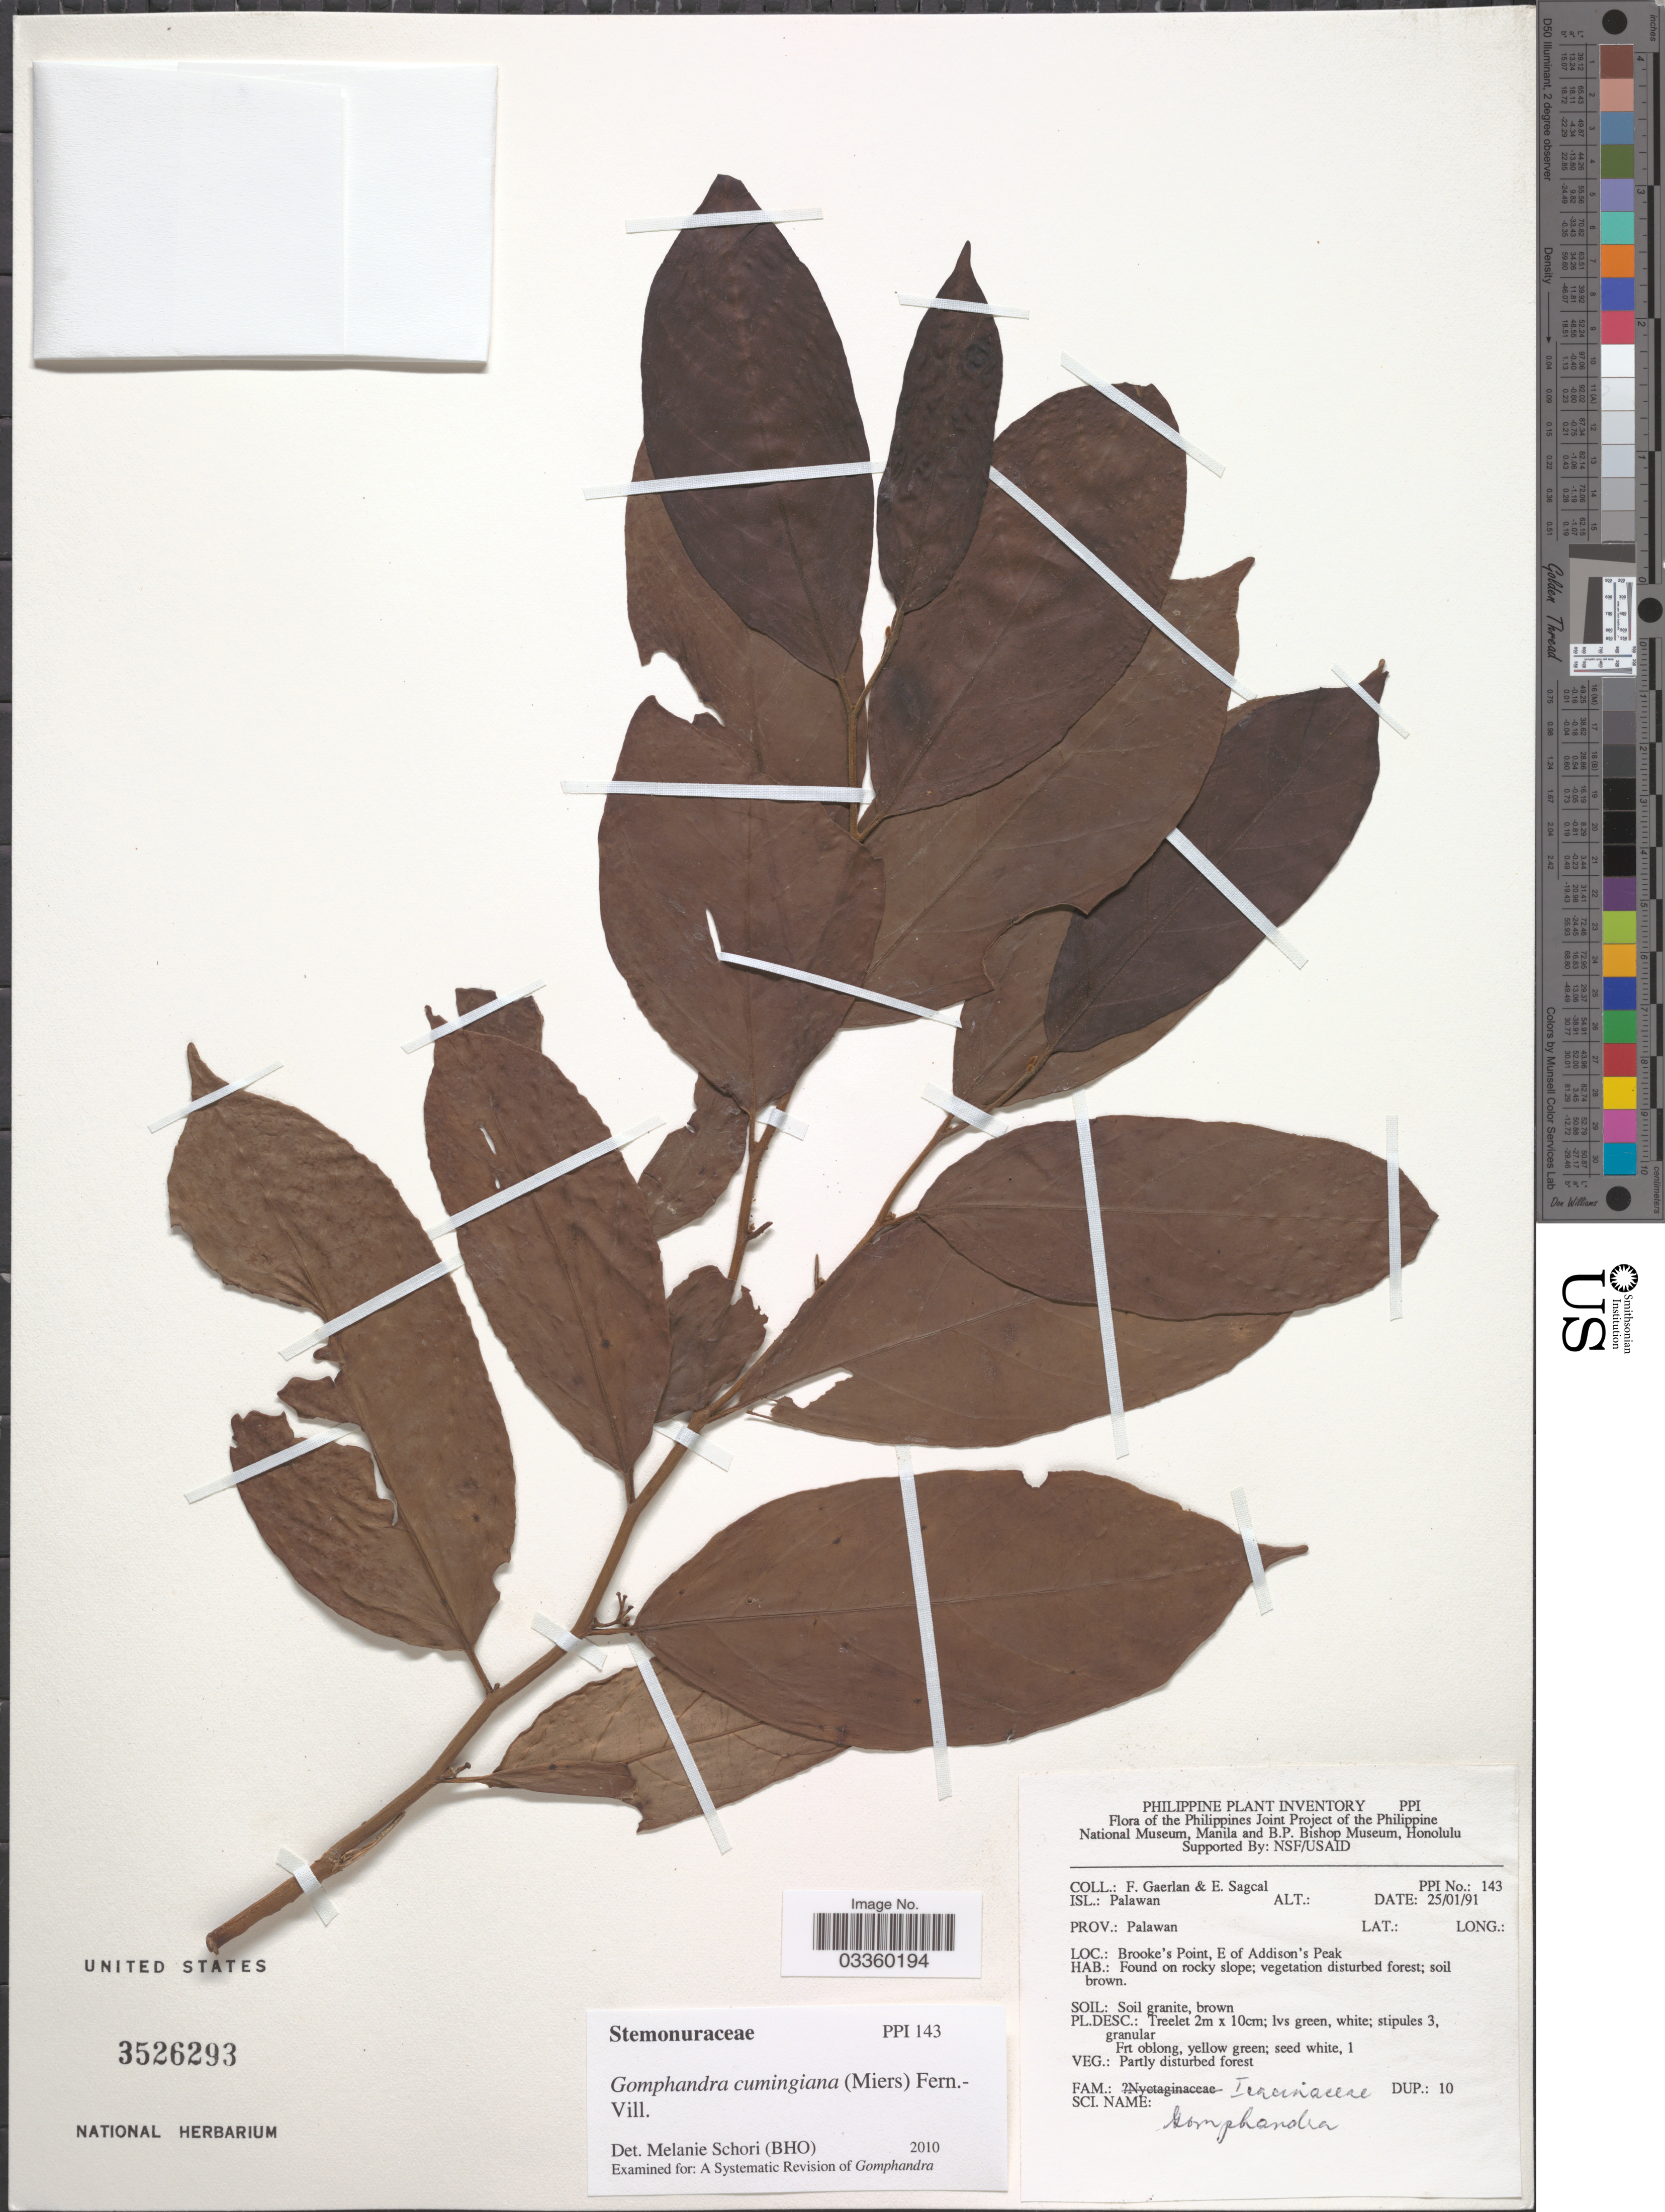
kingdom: Plantae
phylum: Tracheophyta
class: Magnoliopsida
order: Cardiopteridales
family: Stemonuraceae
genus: Gomphandra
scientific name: Gomphandra cumingiana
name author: (Miers) Fern.-Vill.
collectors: F. Gaerlan & E. Sagcal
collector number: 143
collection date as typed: Transcribed d/m/y: 25/1/91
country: Philippines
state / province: Mimaropa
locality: Brooke's Point, E of Addison's Peak.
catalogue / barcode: US 3526293